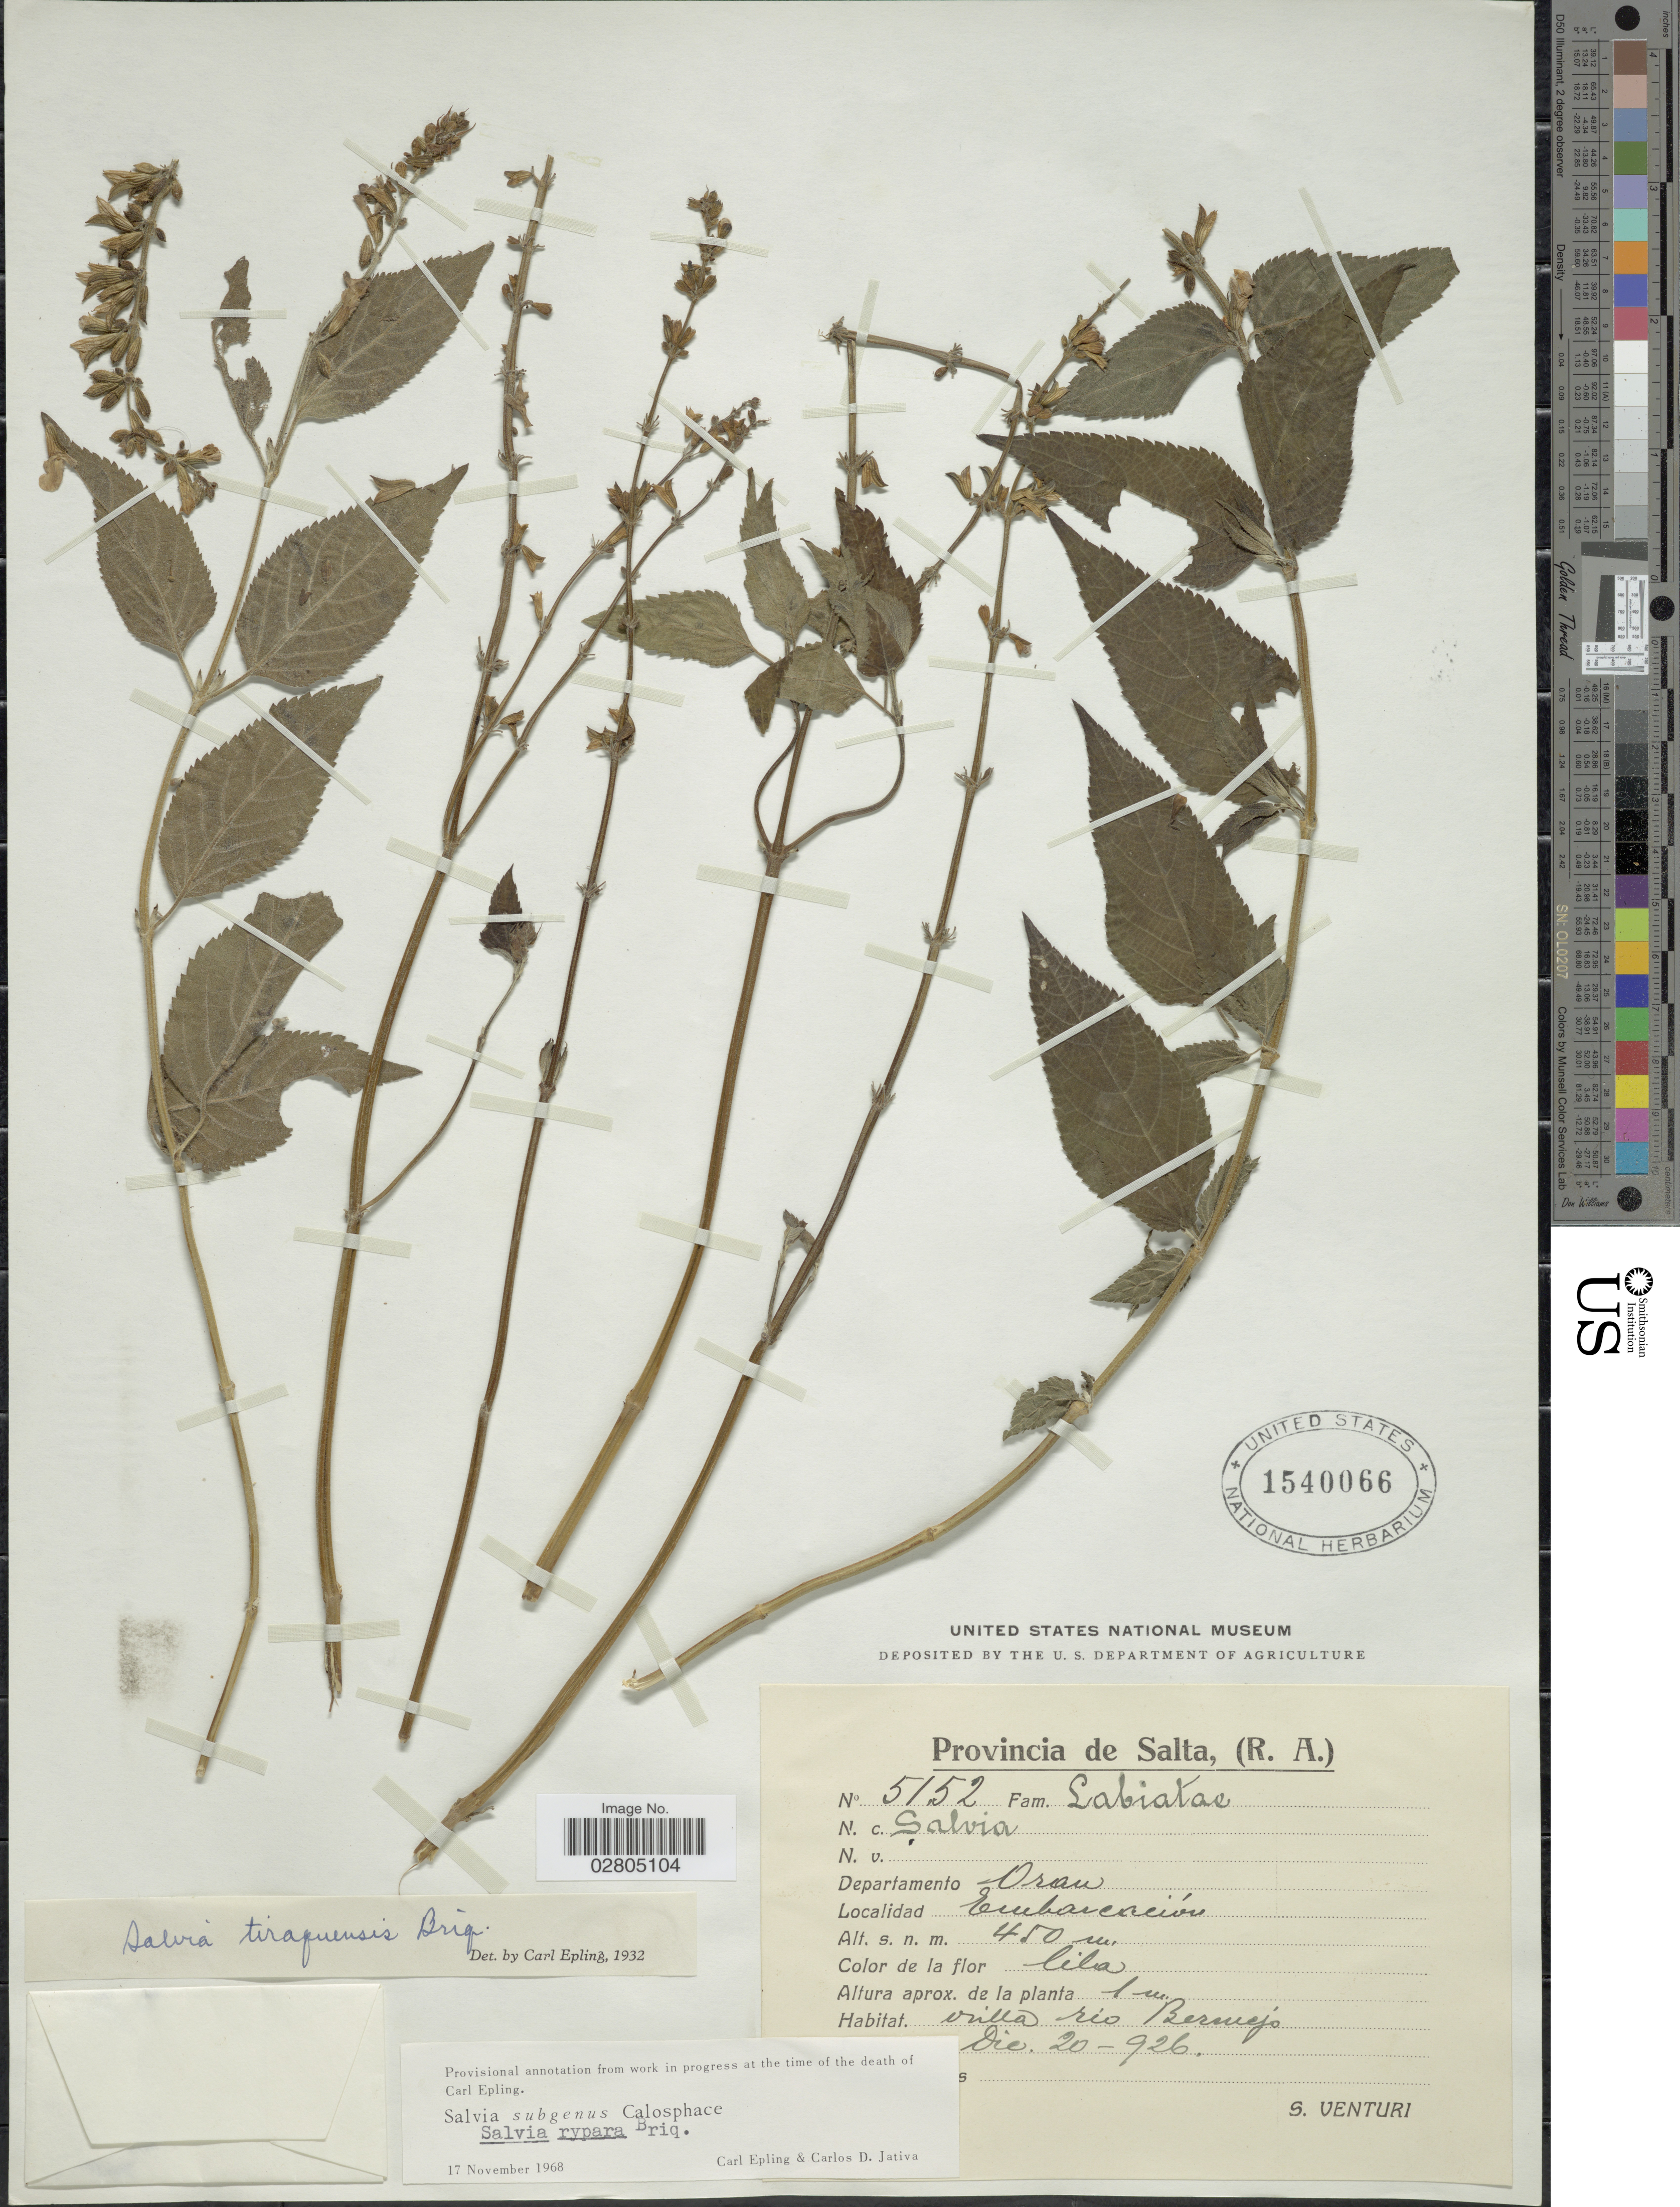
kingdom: Plantae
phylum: Tracheophyta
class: Magnoliopsida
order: Lamiales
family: Lamiaceae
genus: Salvia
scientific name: Salvia rusbyi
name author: Britton ex Rusby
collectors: S. Venturi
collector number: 5152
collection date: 1926-12-20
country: Argentina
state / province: Salta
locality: Provincia de Salta, R.A., Departamento Oran, Emborcación.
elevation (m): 450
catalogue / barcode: US 1540066